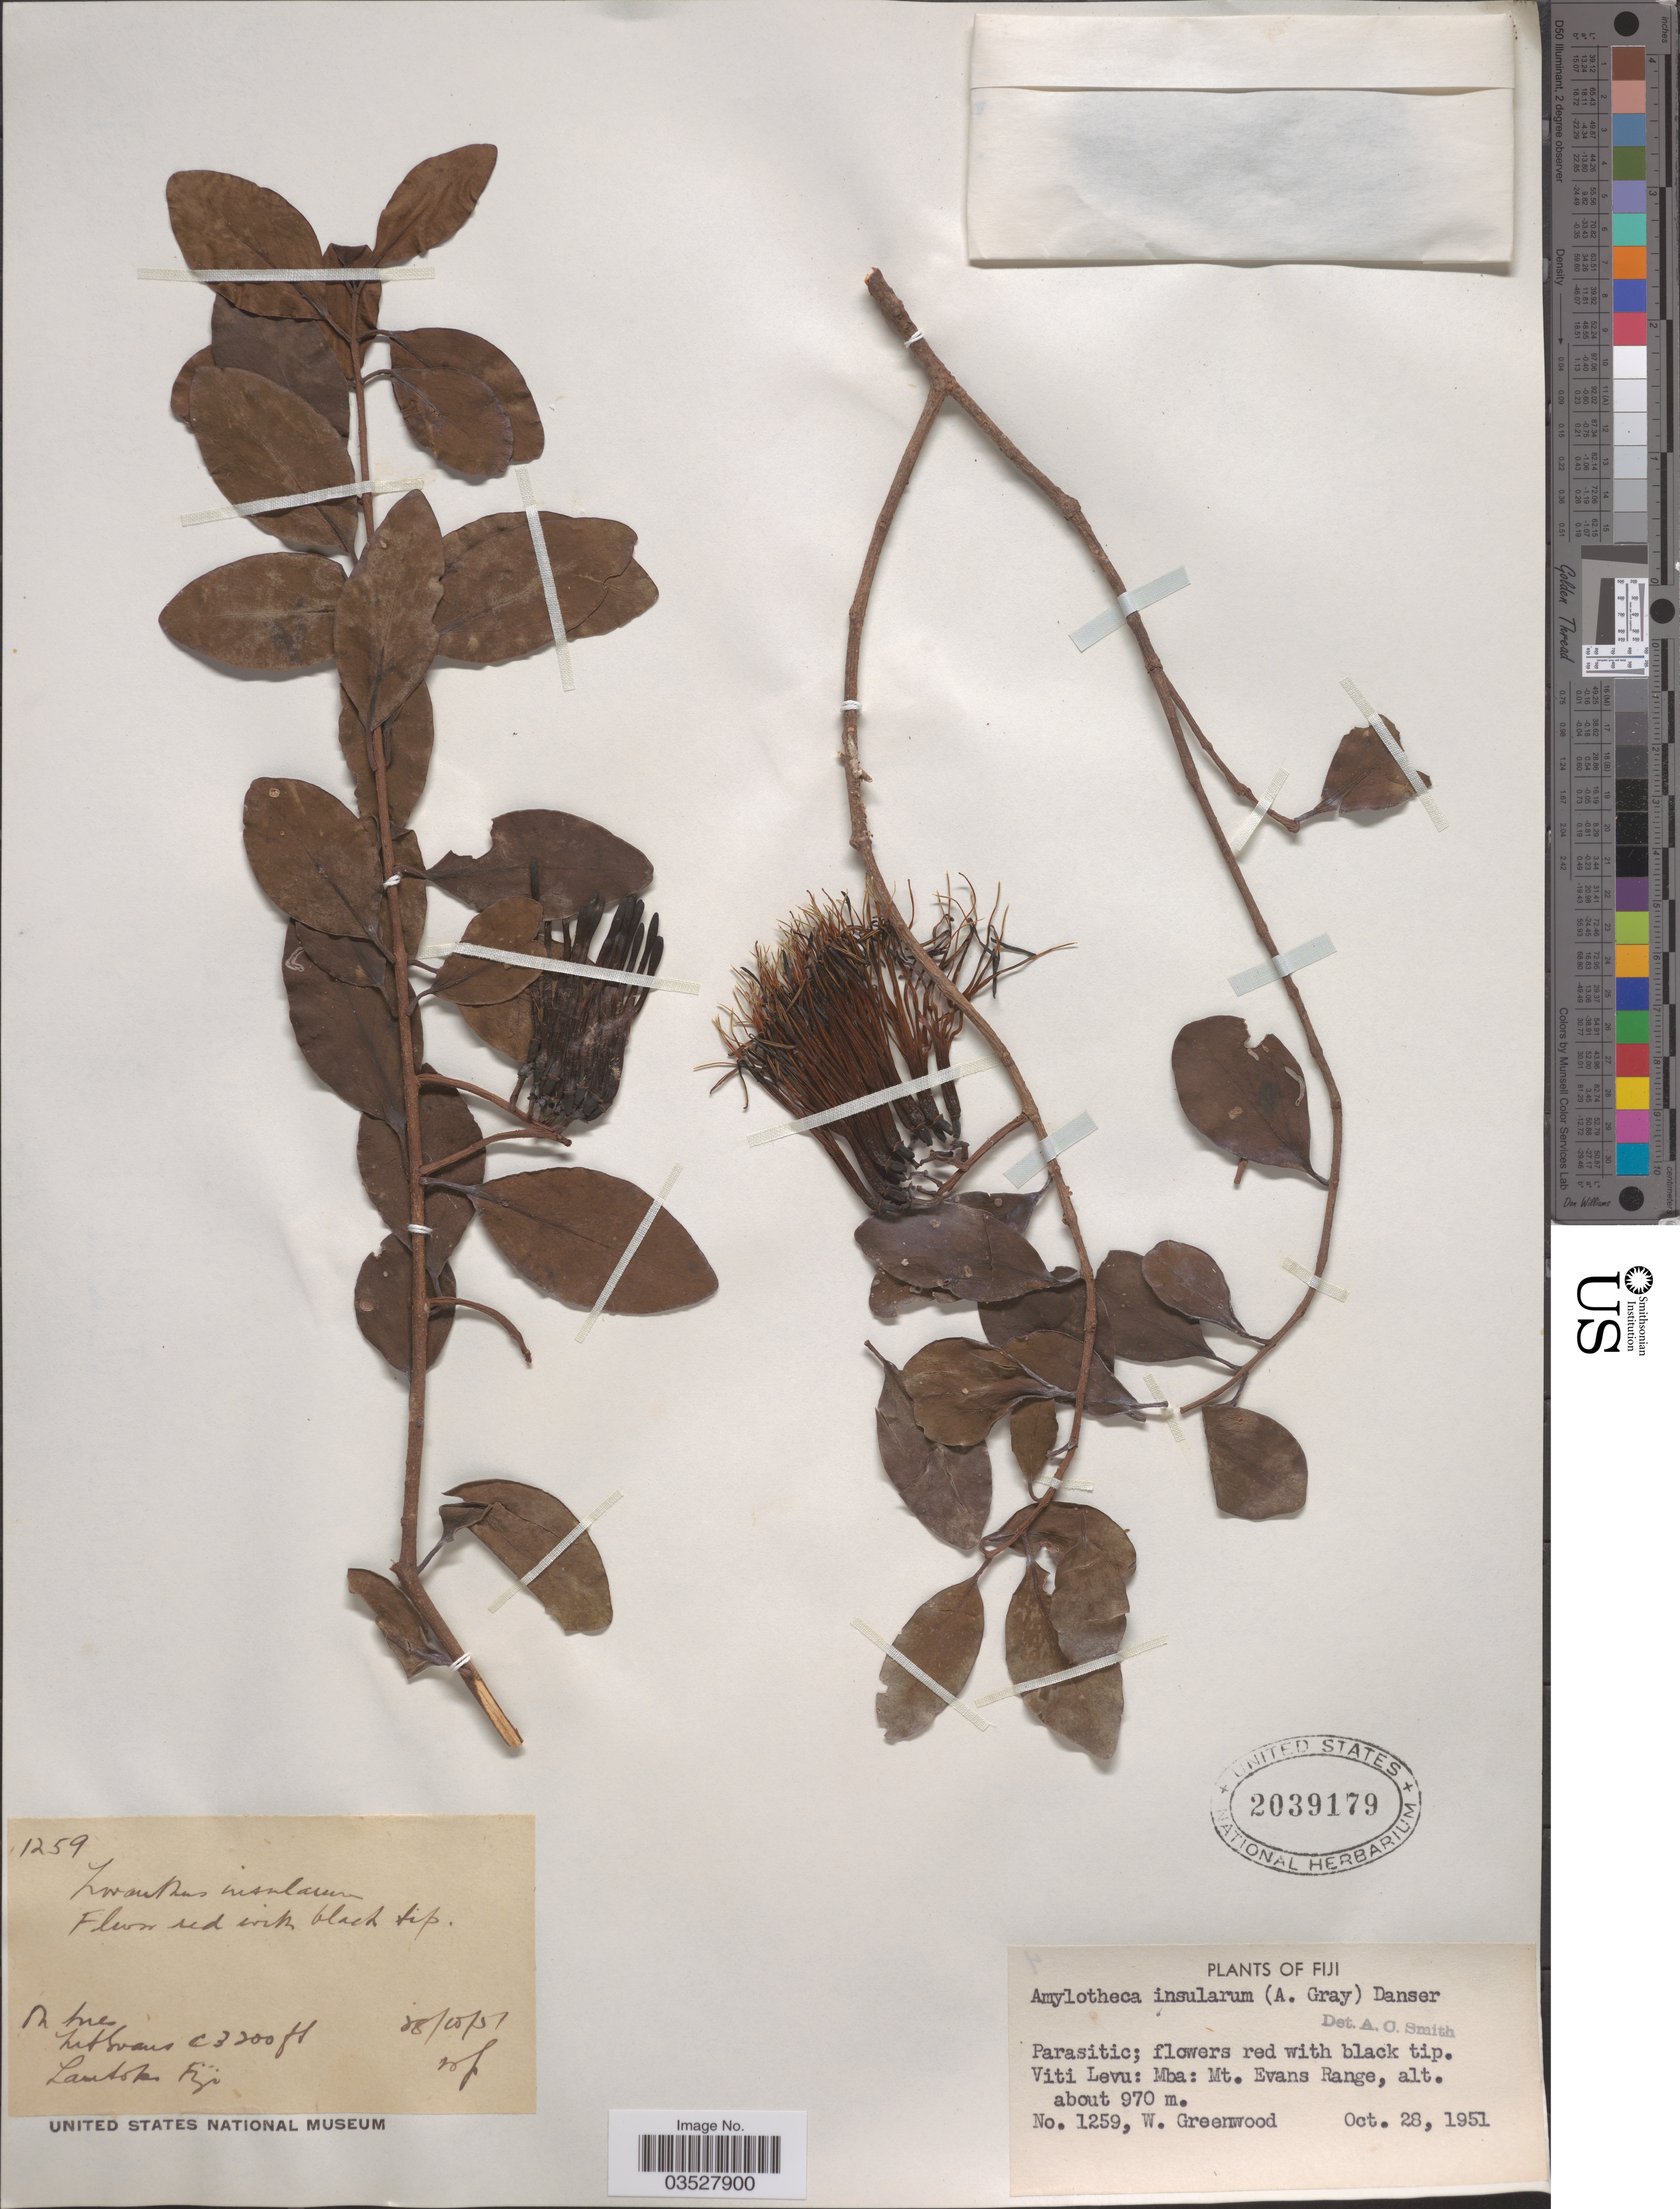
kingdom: Plantae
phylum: Tracheophyta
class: Magnoliopsida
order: Santalales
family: Loranthaceae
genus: Amylotheca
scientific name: Amylotheca insularum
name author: (A. Gray) Danser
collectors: W. Greenwood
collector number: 1259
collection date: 1951-10-28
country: Fiji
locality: Viti Levu: Mba: Mt. Evans Range.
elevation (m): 970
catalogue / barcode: US 2039179